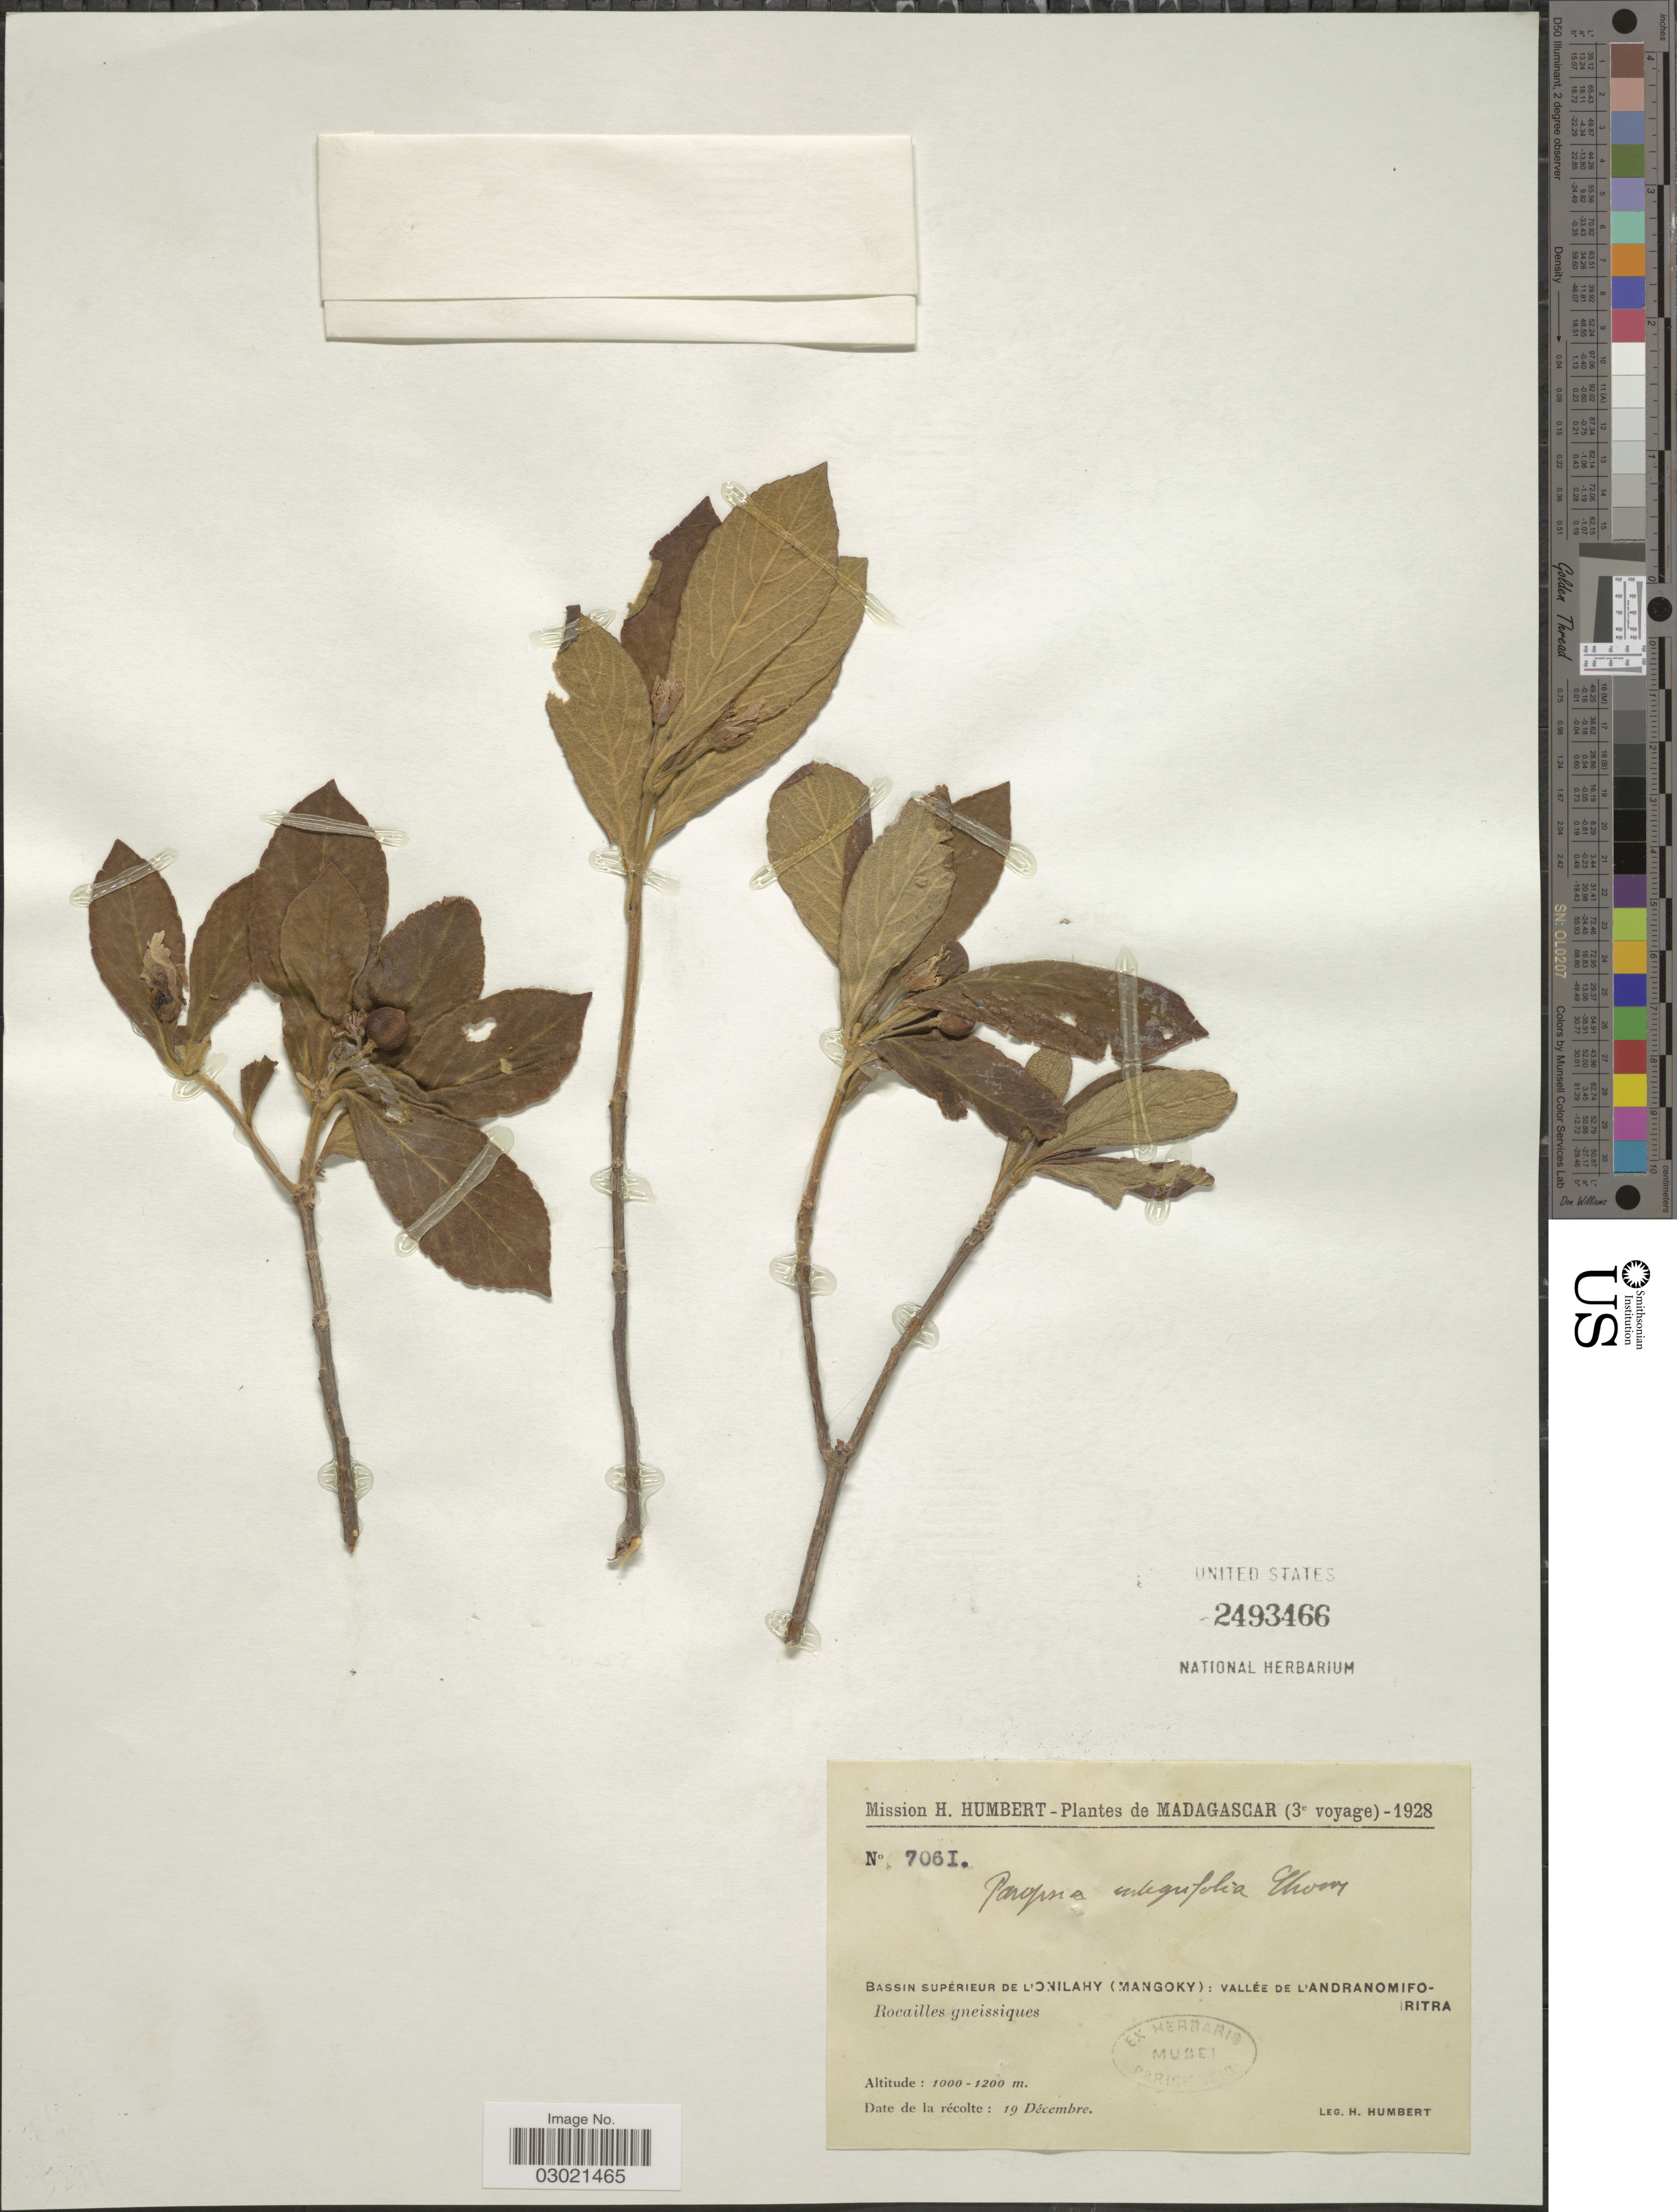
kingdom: Plantae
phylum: Tracheophyta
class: Magnoliopsida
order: Malpighiales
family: Passifloraceae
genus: Paropsia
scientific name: Paropsia integrifolia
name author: Claverie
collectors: H. Humbert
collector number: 7061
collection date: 1928-12-19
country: Madagascar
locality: Bassin supérieur de l'Onilahy (Mangoky): Vallée de l'Andranomiforitra.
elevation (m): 1000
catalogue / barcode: US 2493466